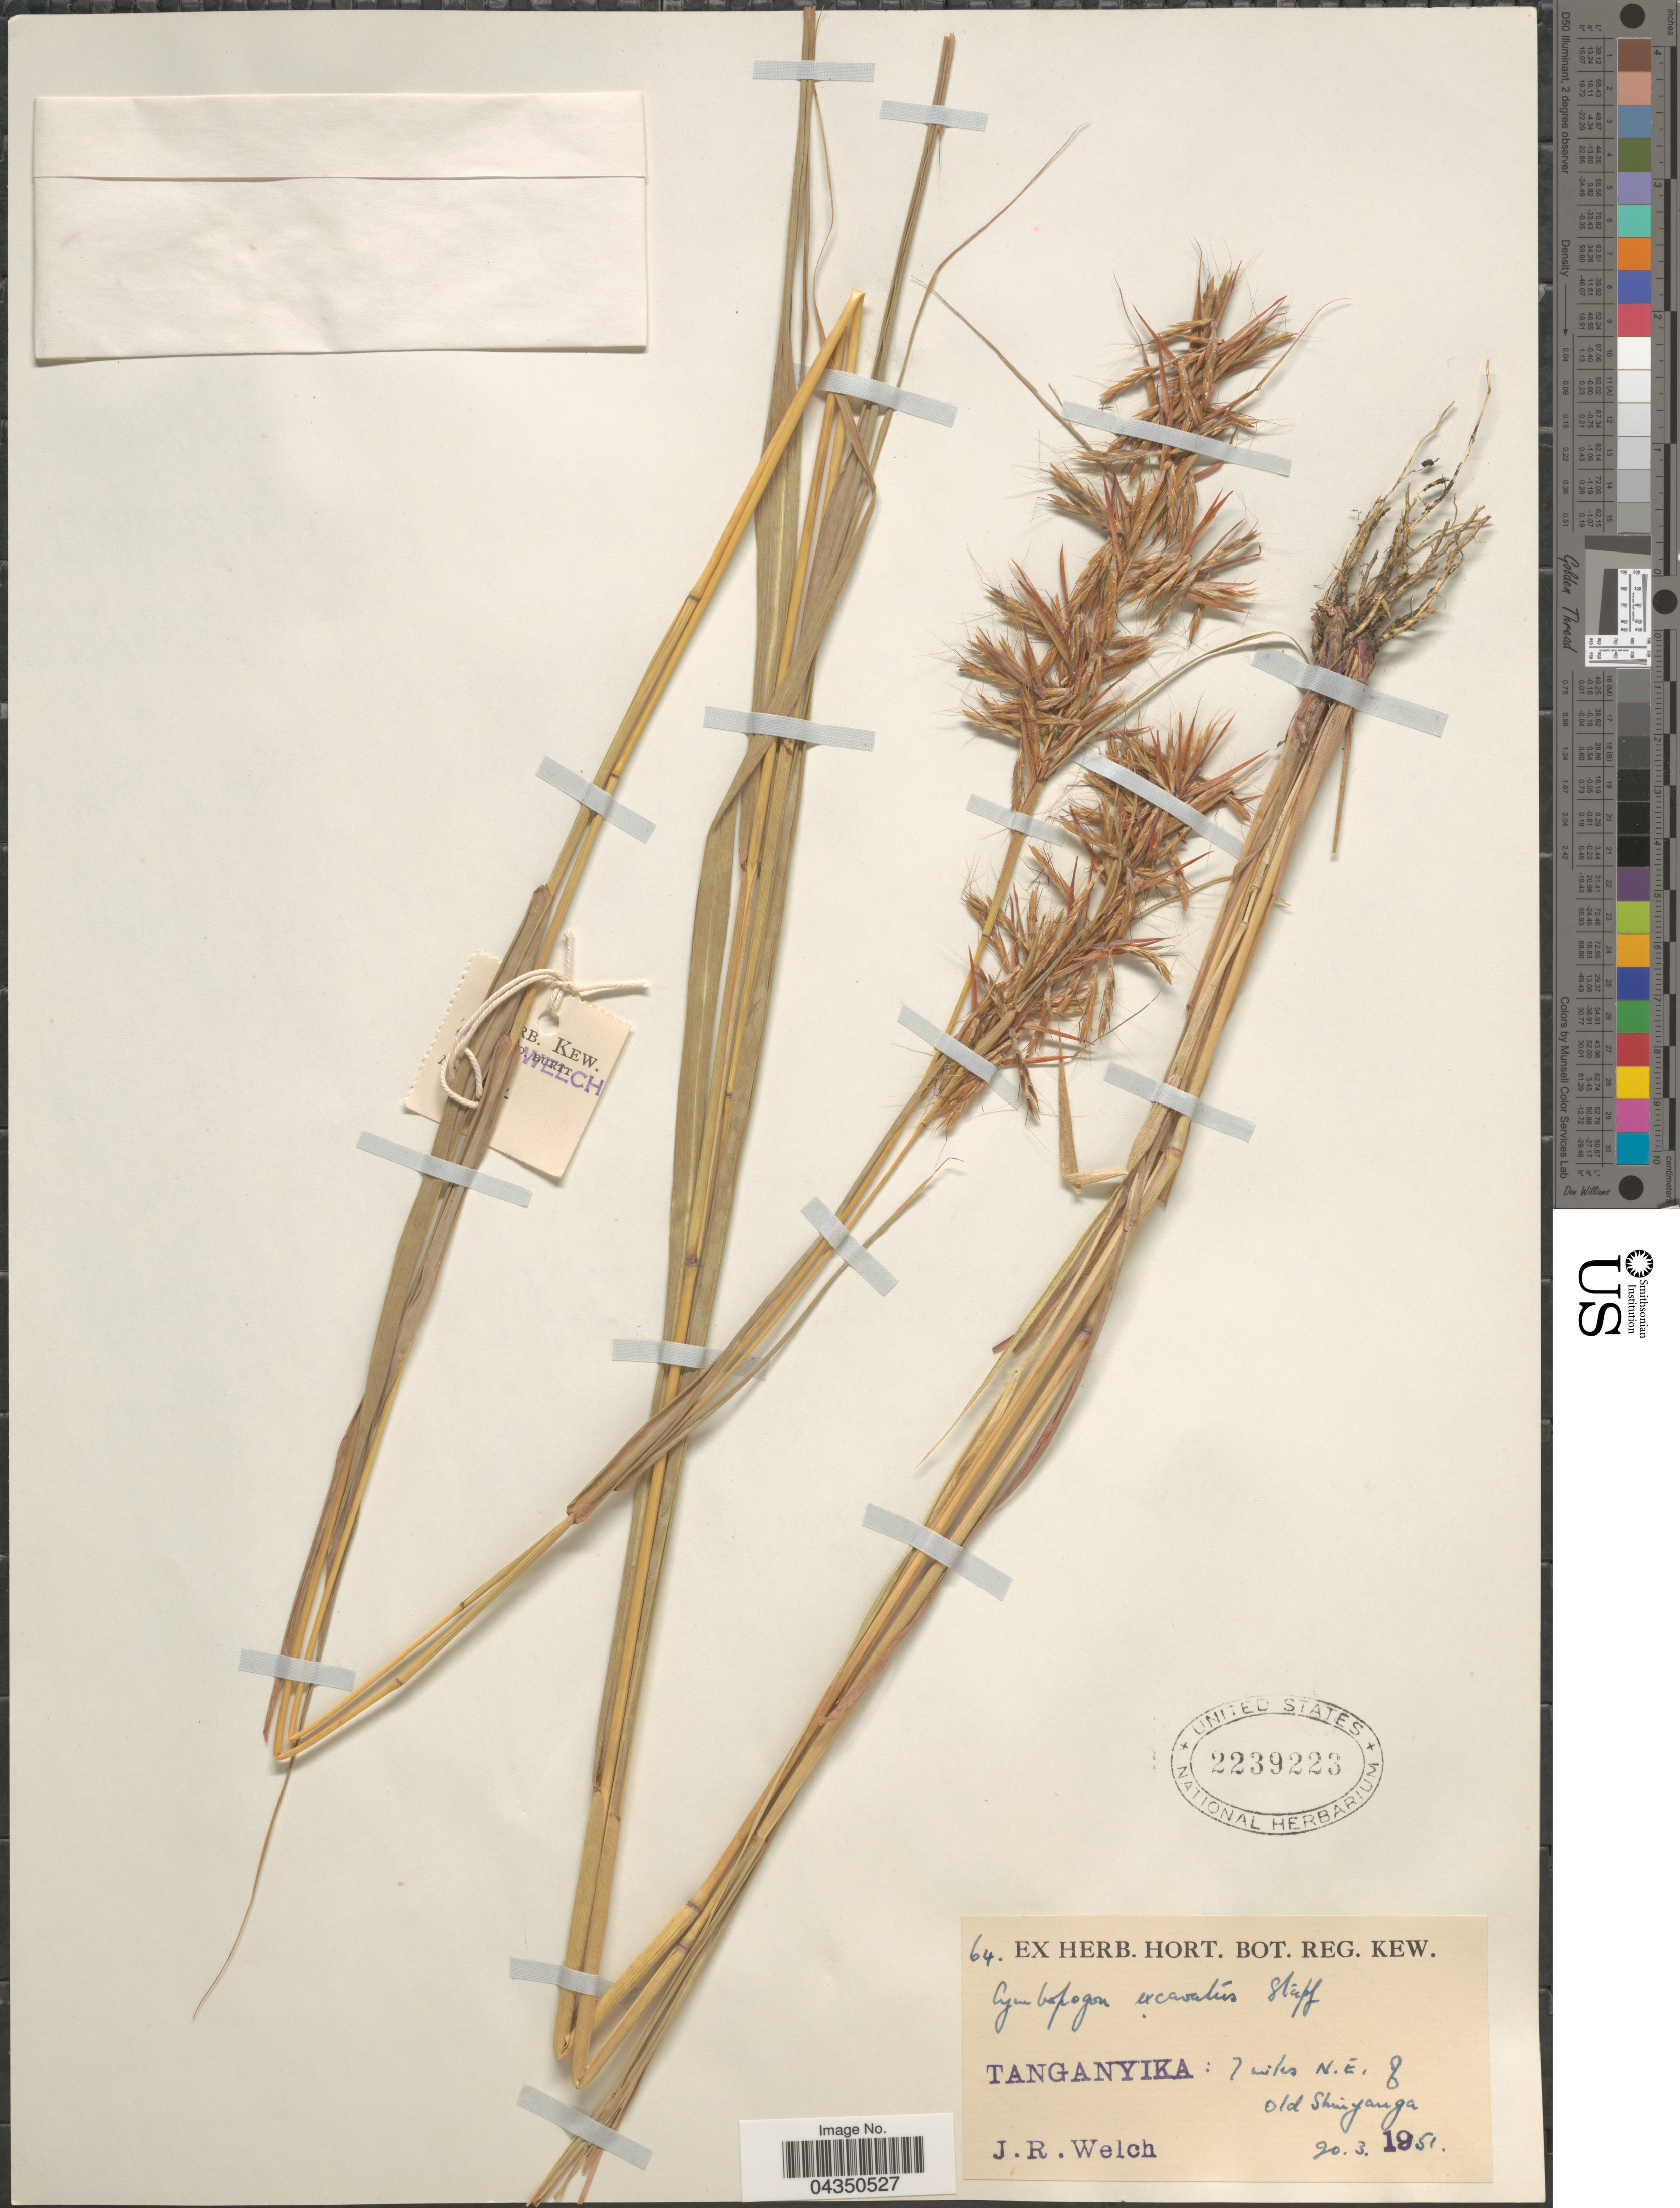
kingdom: Plantae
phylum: Tracheophyta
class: Liliopsida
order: Poales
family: Poaceae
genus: Cymbopogon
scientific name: Cymbopogon caesius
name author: (Nees ex Hook. & Arn.) Stapf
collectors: J. Welch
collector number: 64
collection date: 1951-03-20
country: Tanzania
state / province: Shinyanga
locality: Tanganyika: 7 miles N.E. of Old Shinyanga.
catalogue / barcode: US 2239223